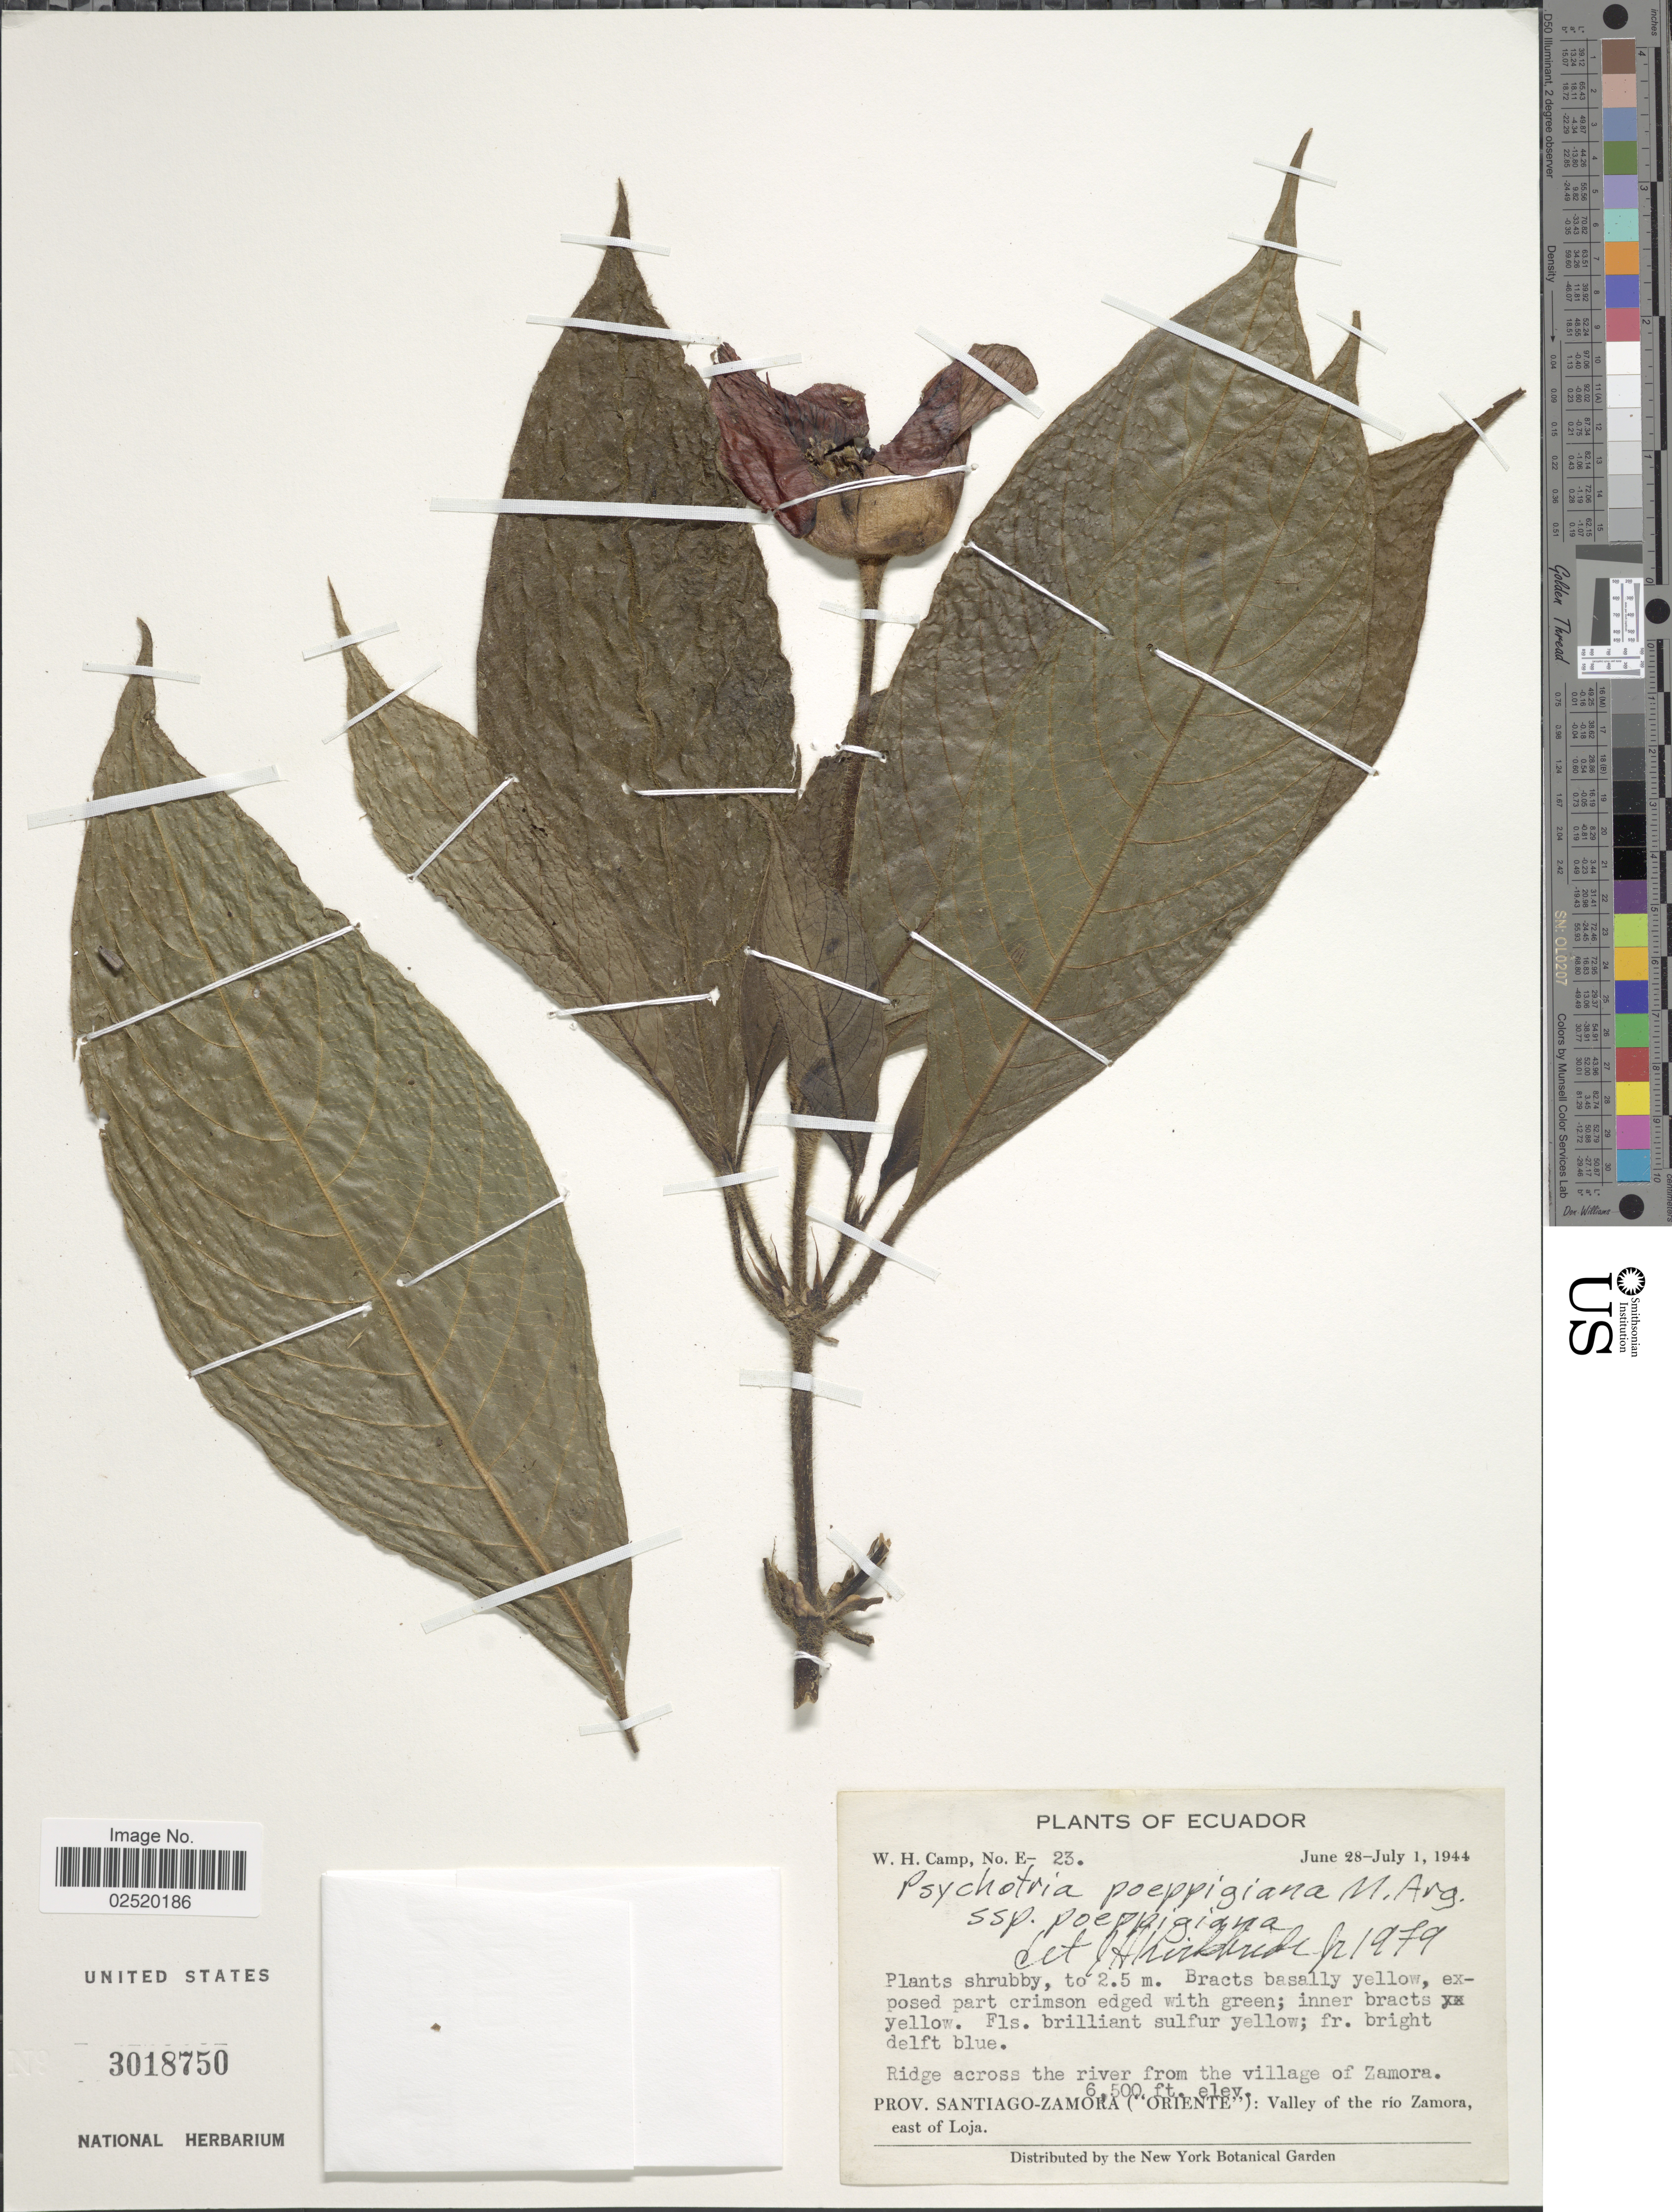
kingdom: Plantae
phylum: Tracheophyta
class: Magnoliopsida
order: Gentianales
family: Rubiaceae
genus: Psychotria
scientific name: Psychotria poeppigiana subsp. poeppigiana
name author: Müll. Arg.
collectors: W. H. Camp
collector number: E-23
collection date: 1944-06-28/1944-07-01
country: Ecuador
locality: Prov. Santiago-Zamora (Oriente): Valley of the rio Zamora, east of Loja, Ridge across the river from the village of Zamora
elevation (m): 1981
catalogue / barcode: US 3018750